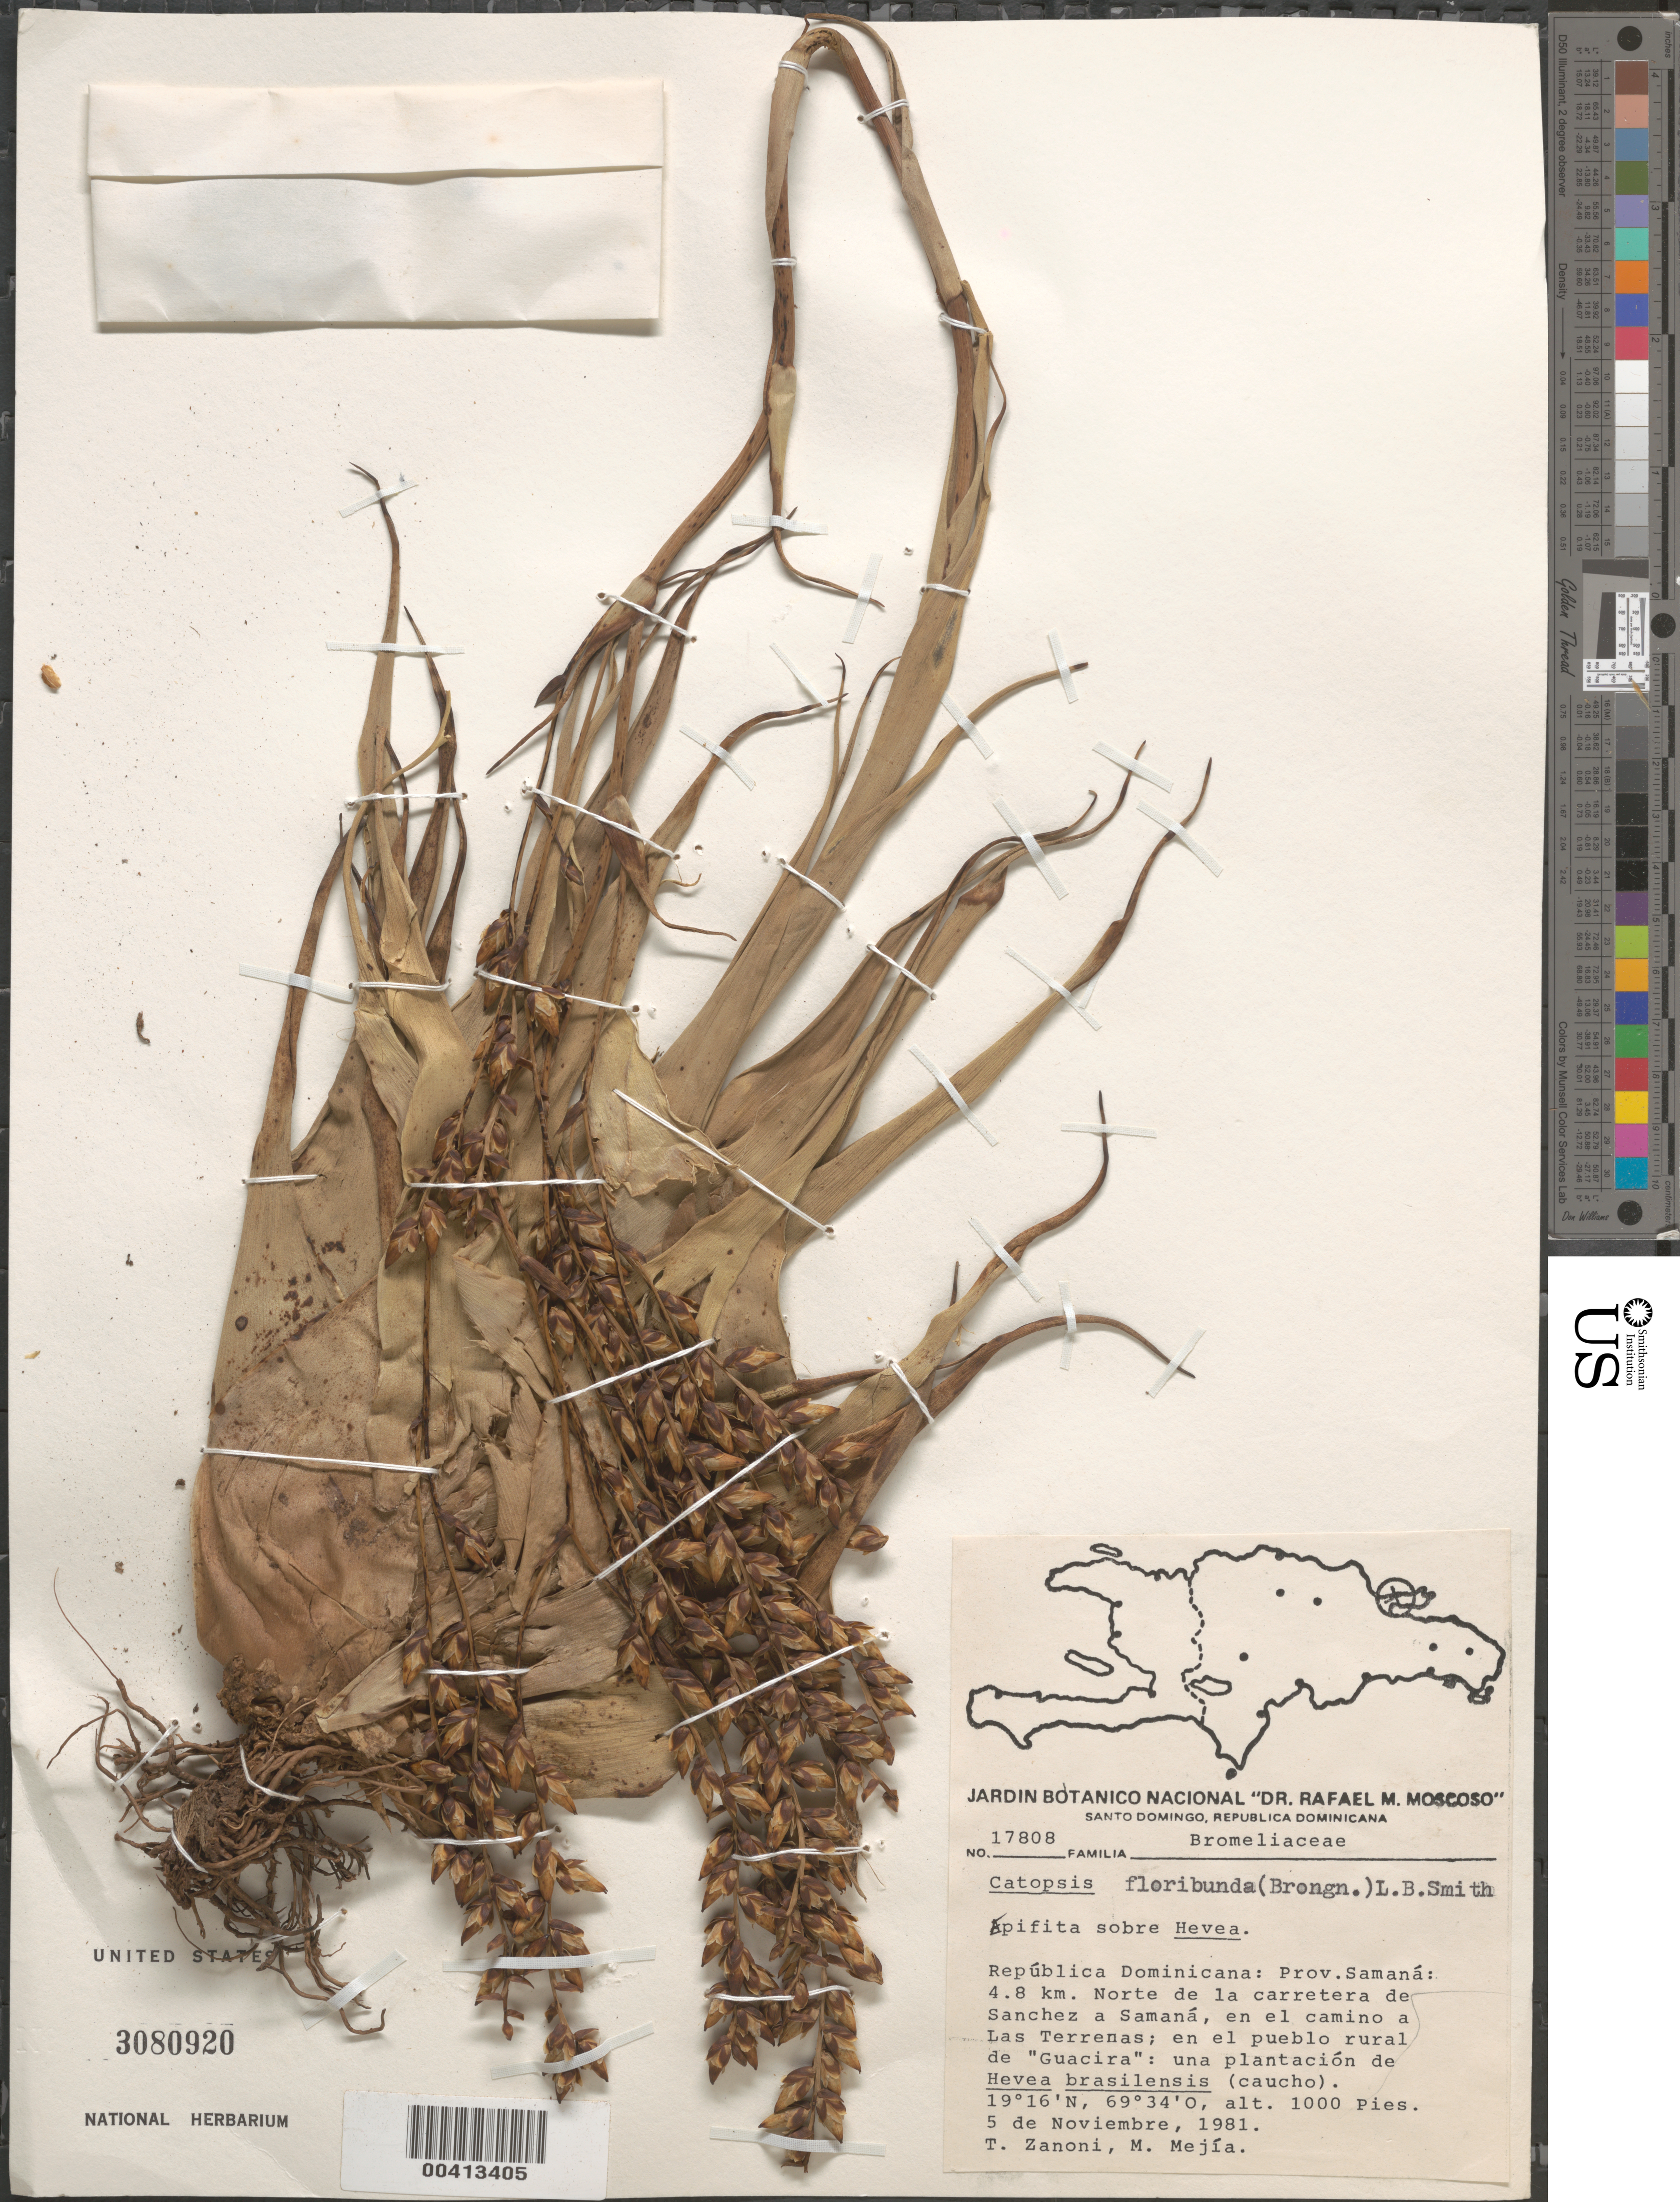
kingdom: Plantae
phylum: Tracheophyta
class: Liliopsida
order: Poales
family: Bromeliaceae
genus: Catopsis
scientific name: Catopsis floribunda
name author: L.B. Sm.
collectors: T. A. Zanoni & M. Mejia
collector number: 17808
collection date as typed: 05 Nov 1981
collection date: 1981-11-05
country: Dominican Republic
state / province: Samaná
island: Hispaniola Island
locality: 4.8 km n de la carretera de sanchez a smana, en el camino a las terrenas, en el pueblo guacira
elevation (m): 305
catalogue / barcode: US 3080920